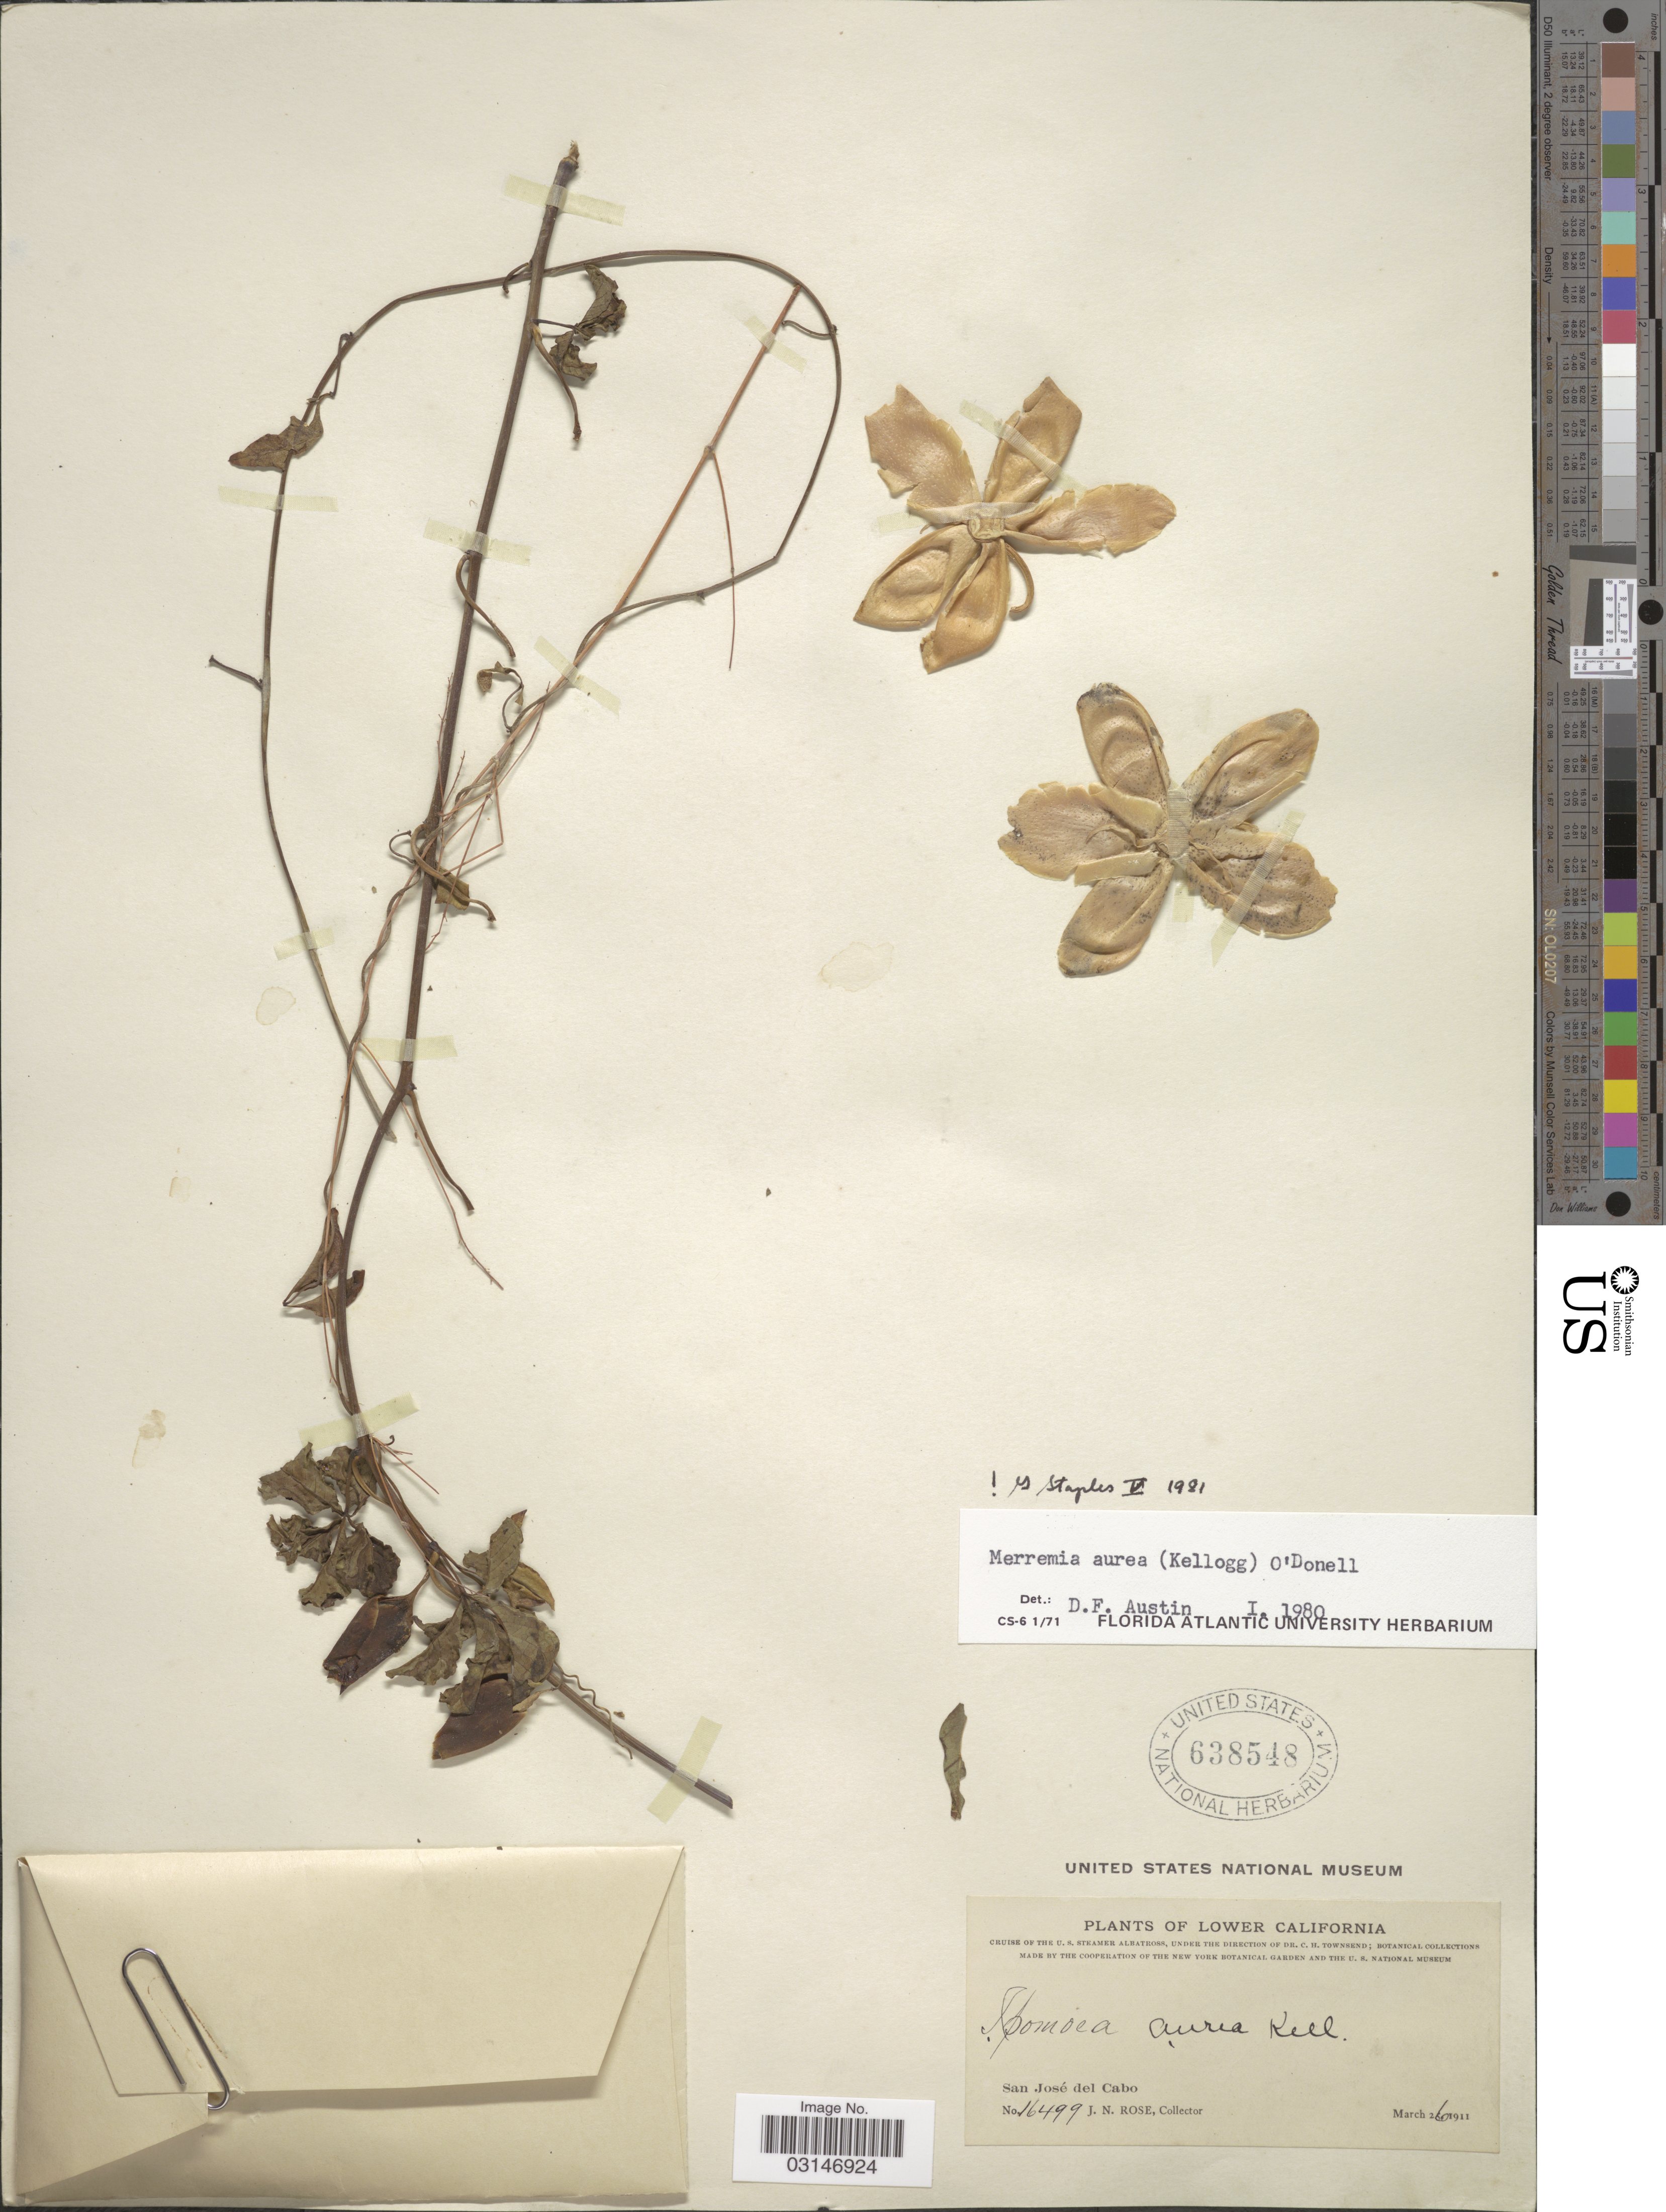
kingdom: Plantae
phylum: Tracheophyta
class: Magnoliopsida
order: Solanales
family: Convolvulaceae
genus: Distimake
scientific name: Distimake aureus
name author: (Kellogg) A. R. Simões & Staples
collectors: J. N. Rose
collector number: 16499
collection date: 1911-03-26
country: Mexico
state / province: Baja California Sur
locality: Lower California, San José del Cabo.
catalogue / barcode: US 638548